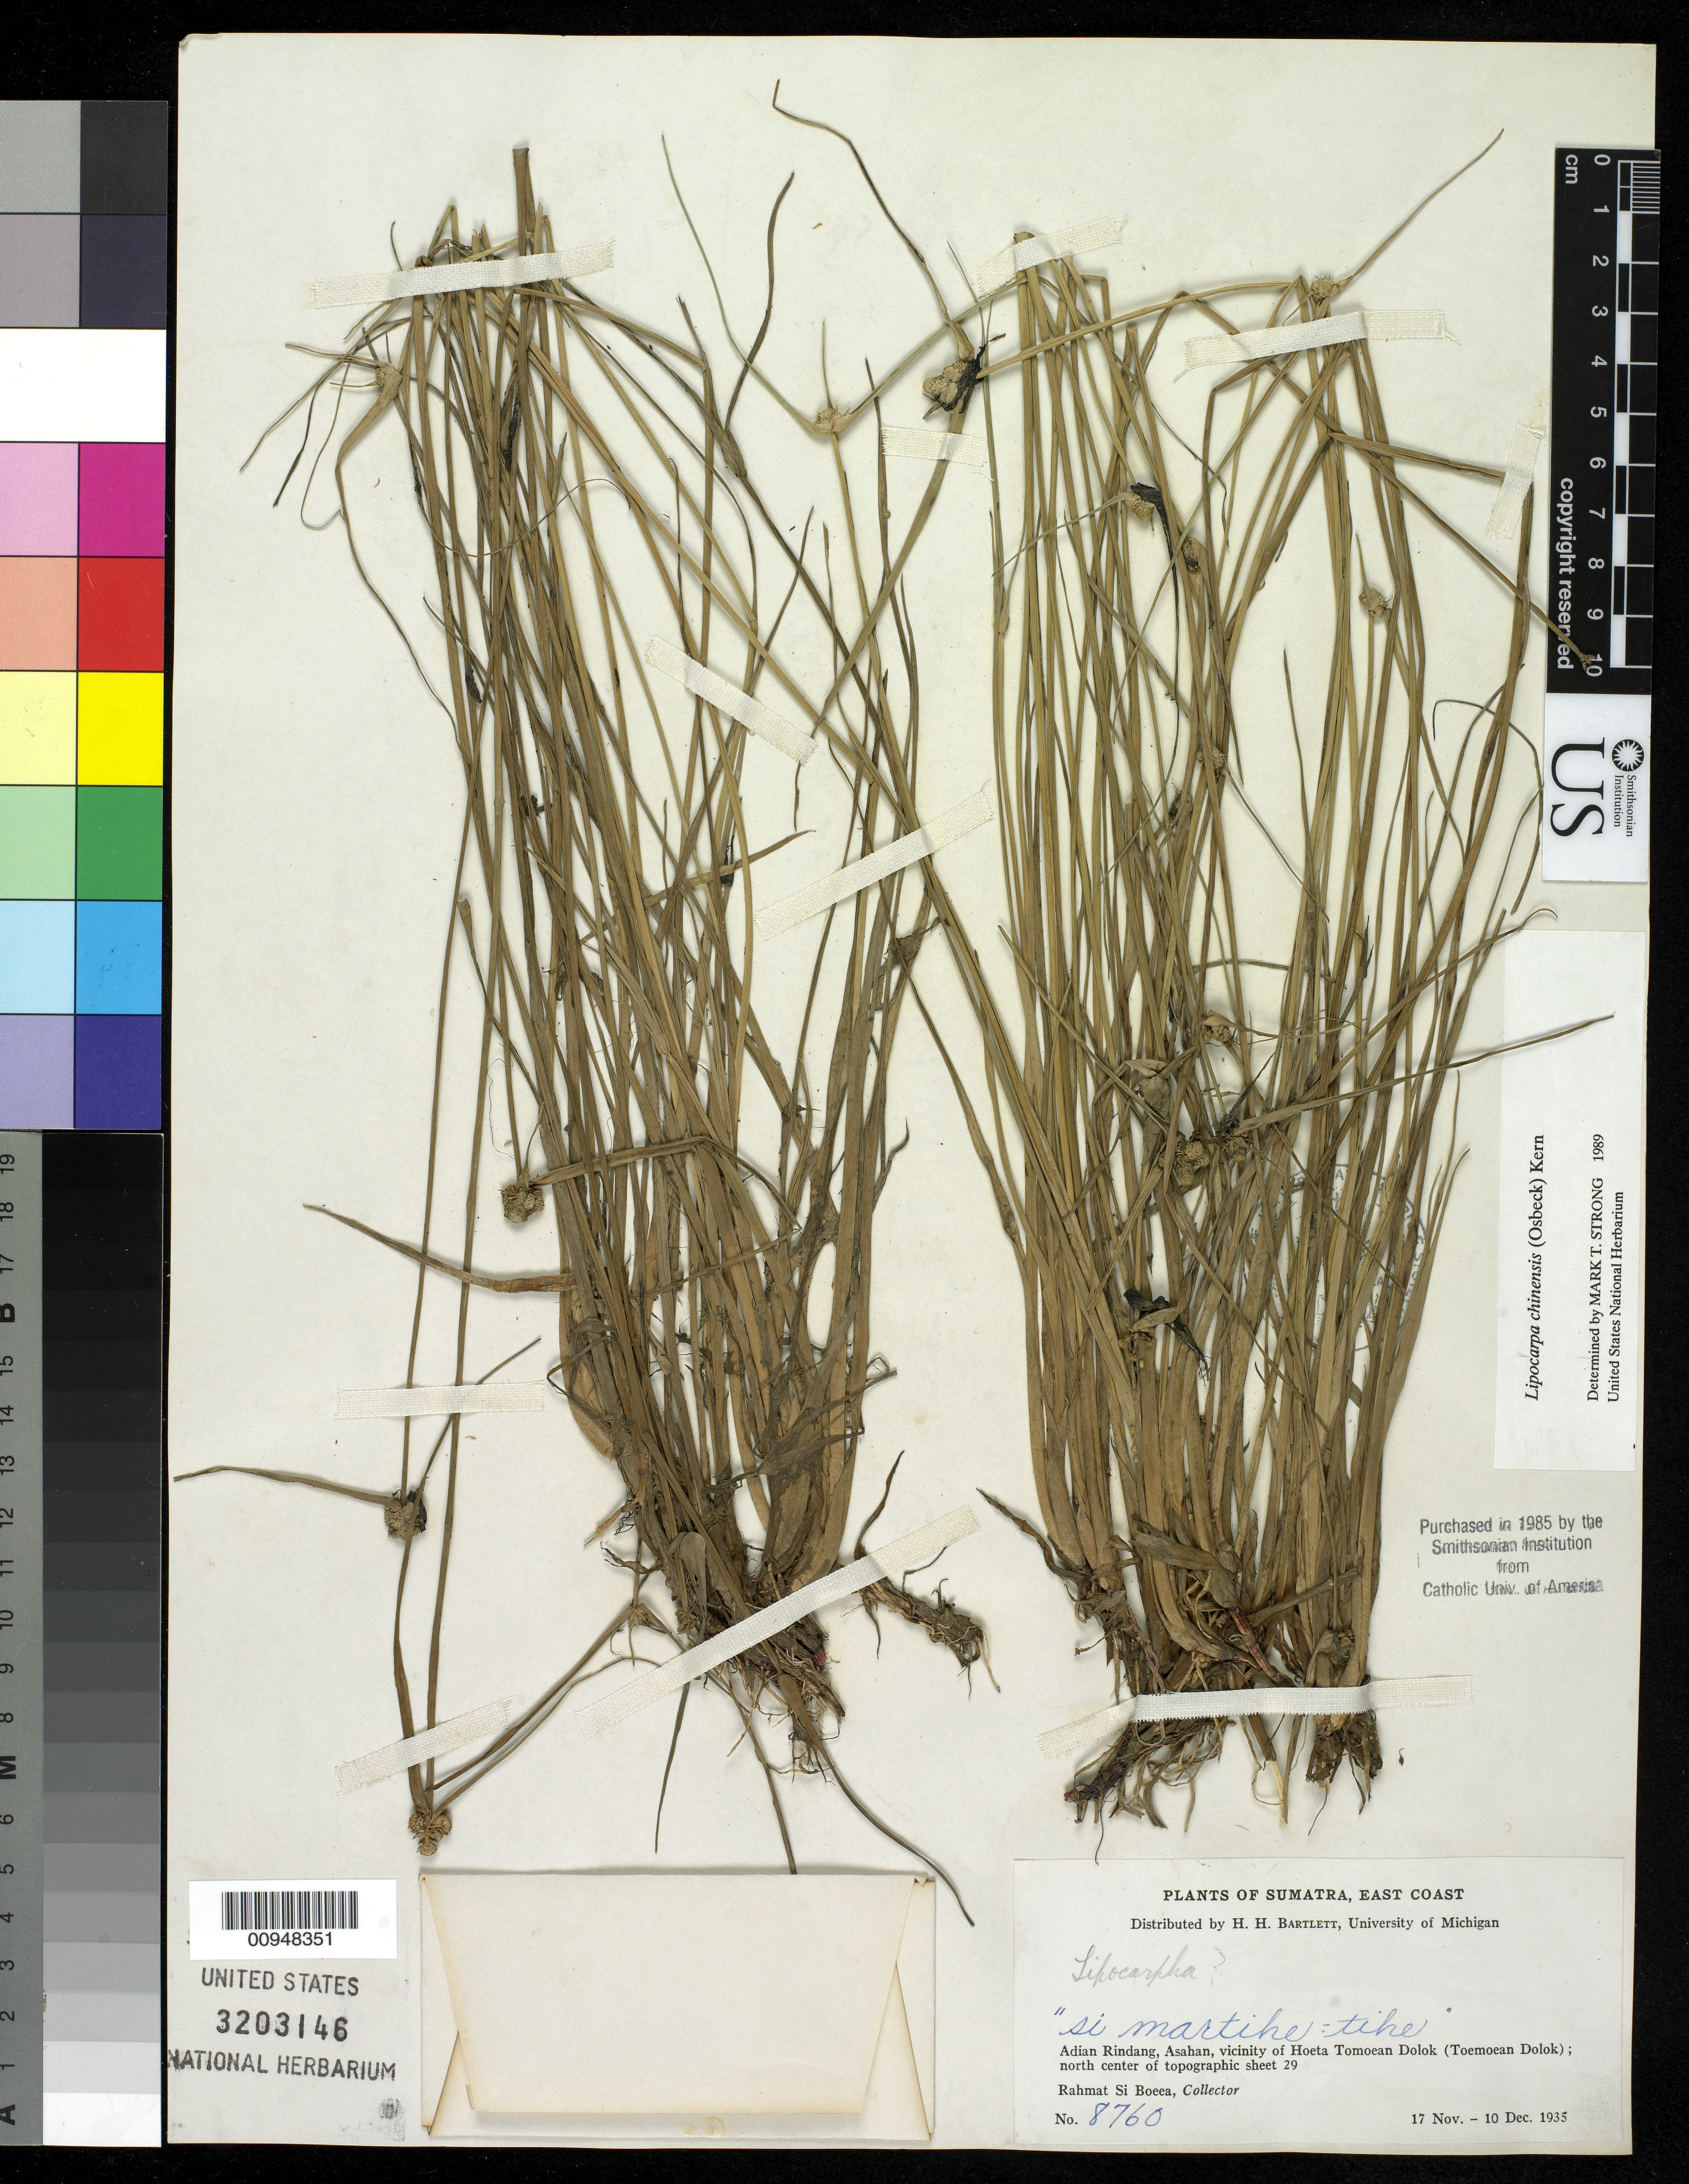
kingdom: Plantae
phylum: Tracheophyta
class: Liliopsida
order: Poales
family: Cyperaceae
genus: Cyperus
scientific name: Cyperus albescens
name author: (Steud.) Larridon & Govaerts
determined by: Strong, M. T., (US), Smithsonian Institution - National Museum of Natural History (UNITED STATES)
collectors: Rahmat Si Boeea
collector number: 8760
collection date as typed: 17 Nov 1935 to 10 Dec 1935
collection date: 1935-11-17/1935-12-10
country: Indonesia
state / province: Sumatra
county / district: Aceh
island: Sumatra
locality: Adian Rindang, Asahan, vicinity of Hoeta Tomoean Dolok (Toemoean Dolok)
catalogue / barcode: US 3203146